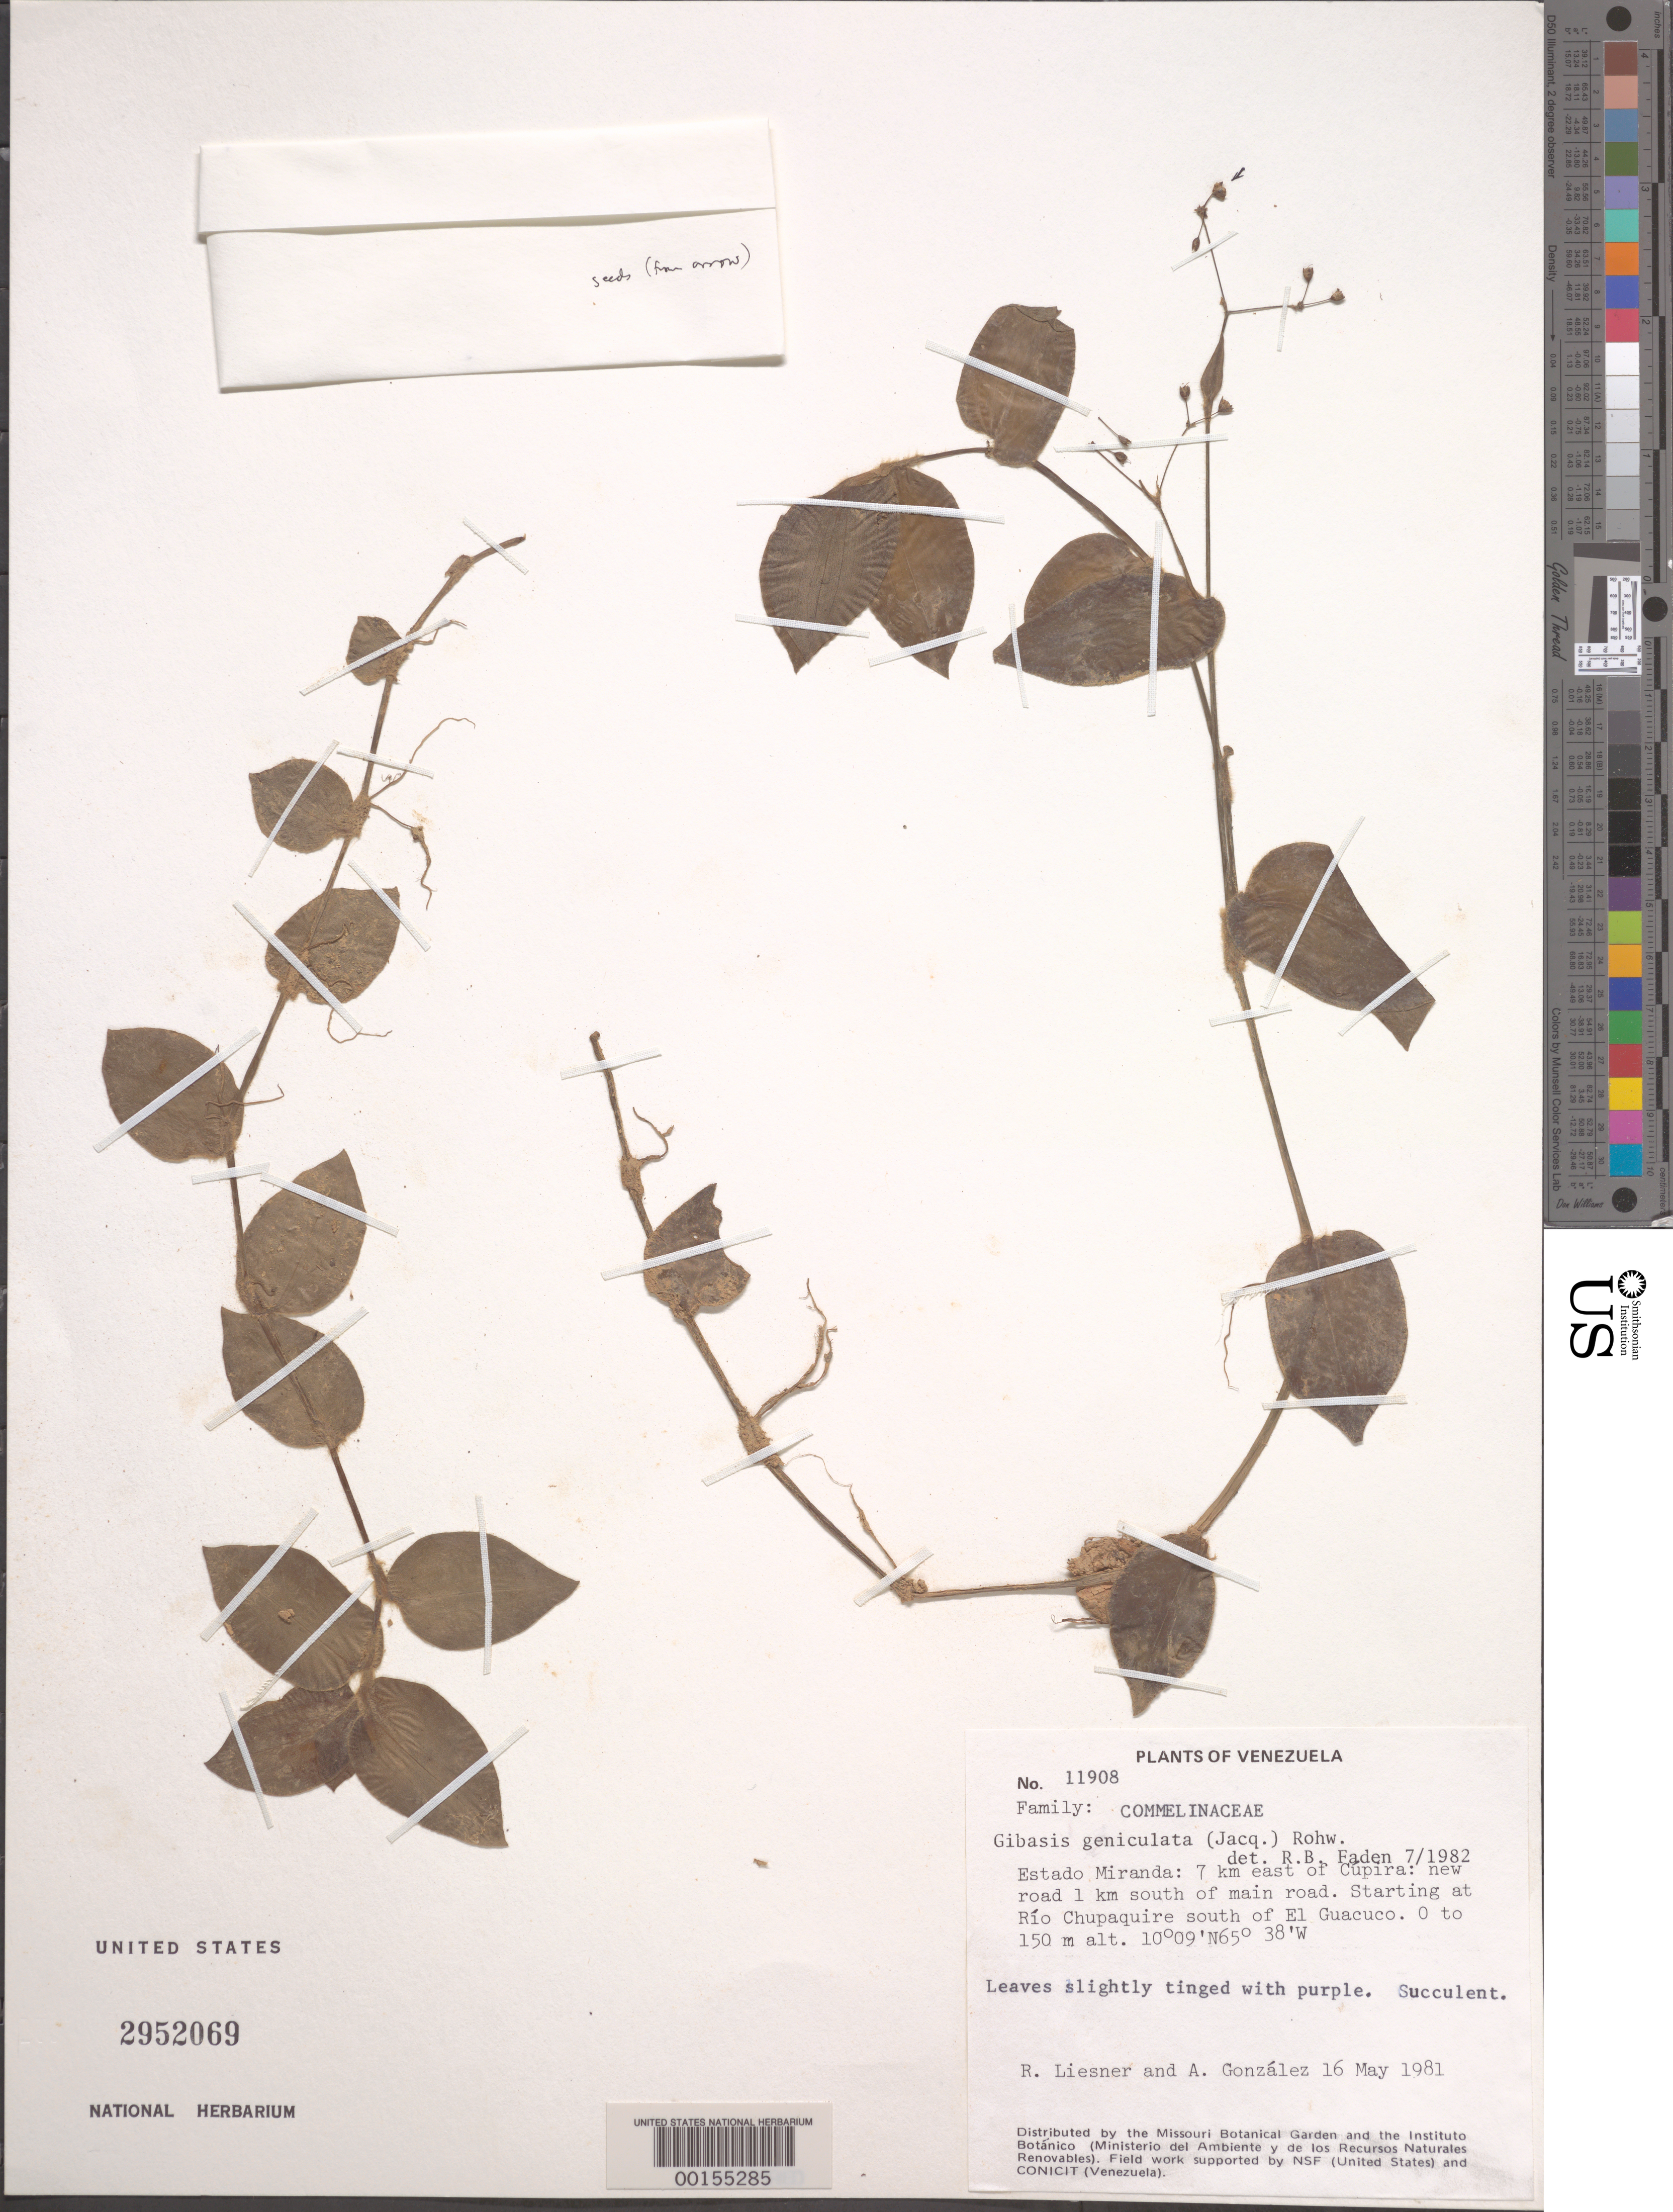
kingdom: Plantae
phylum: Tracheophyta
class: Liliopsida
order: Commelinales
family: Commelinaceae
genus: Gibasis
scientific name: Gibasis geniculata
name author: (Jacq.) Rohweder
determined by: Faden, Robert B., (US), Smithsonian Institution - National Museum of Natural History (UNITED STATES)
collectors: R. L. Liesner & A. C. González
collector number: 11908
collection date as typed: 16 May 1981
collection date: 1981-05-16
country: Venezuela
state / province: Miranda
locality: E of cupira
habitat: Roadside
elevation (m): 1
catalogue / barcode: US 2952069